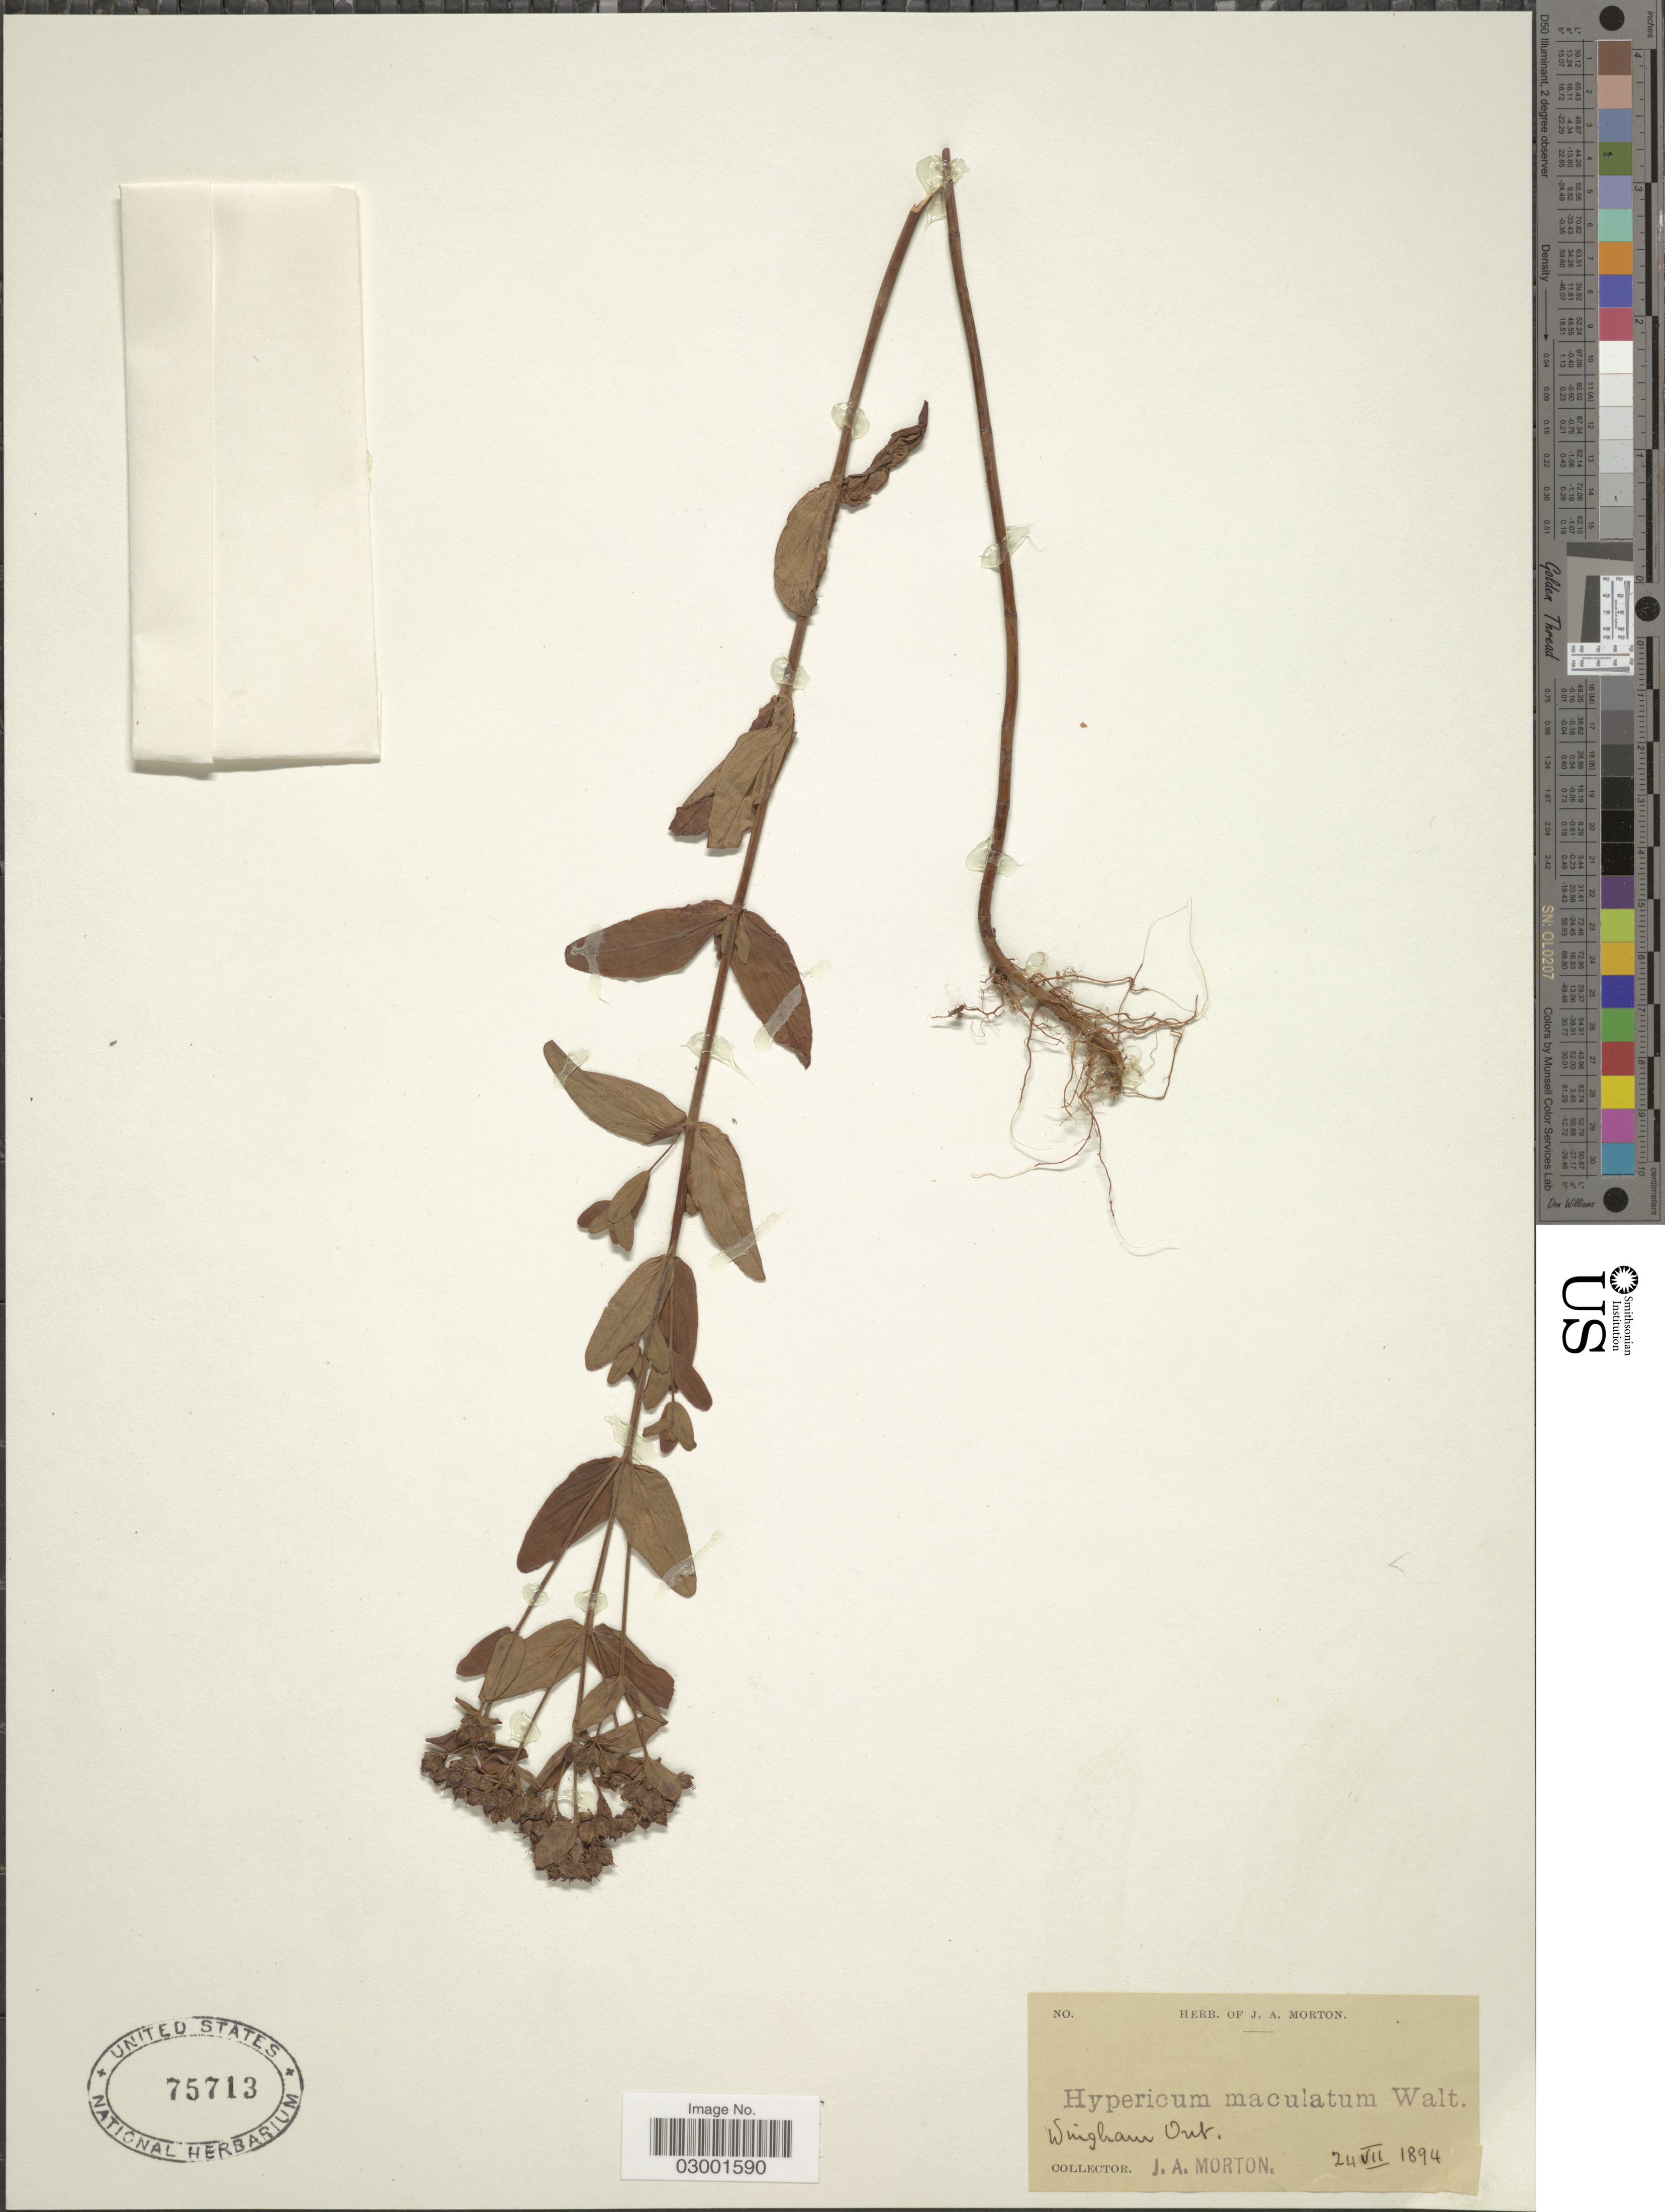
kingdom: Plantae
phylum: Tracheophyta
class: Magnoliopsida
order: Malpighiales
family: Hypericaceae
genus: Hypericum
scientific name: Hypericum maculatum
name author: Crantz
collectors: J. A. Morton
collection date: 1894-07-24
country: Canada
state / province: Ontario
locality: Wingham.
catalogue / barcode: US 75713